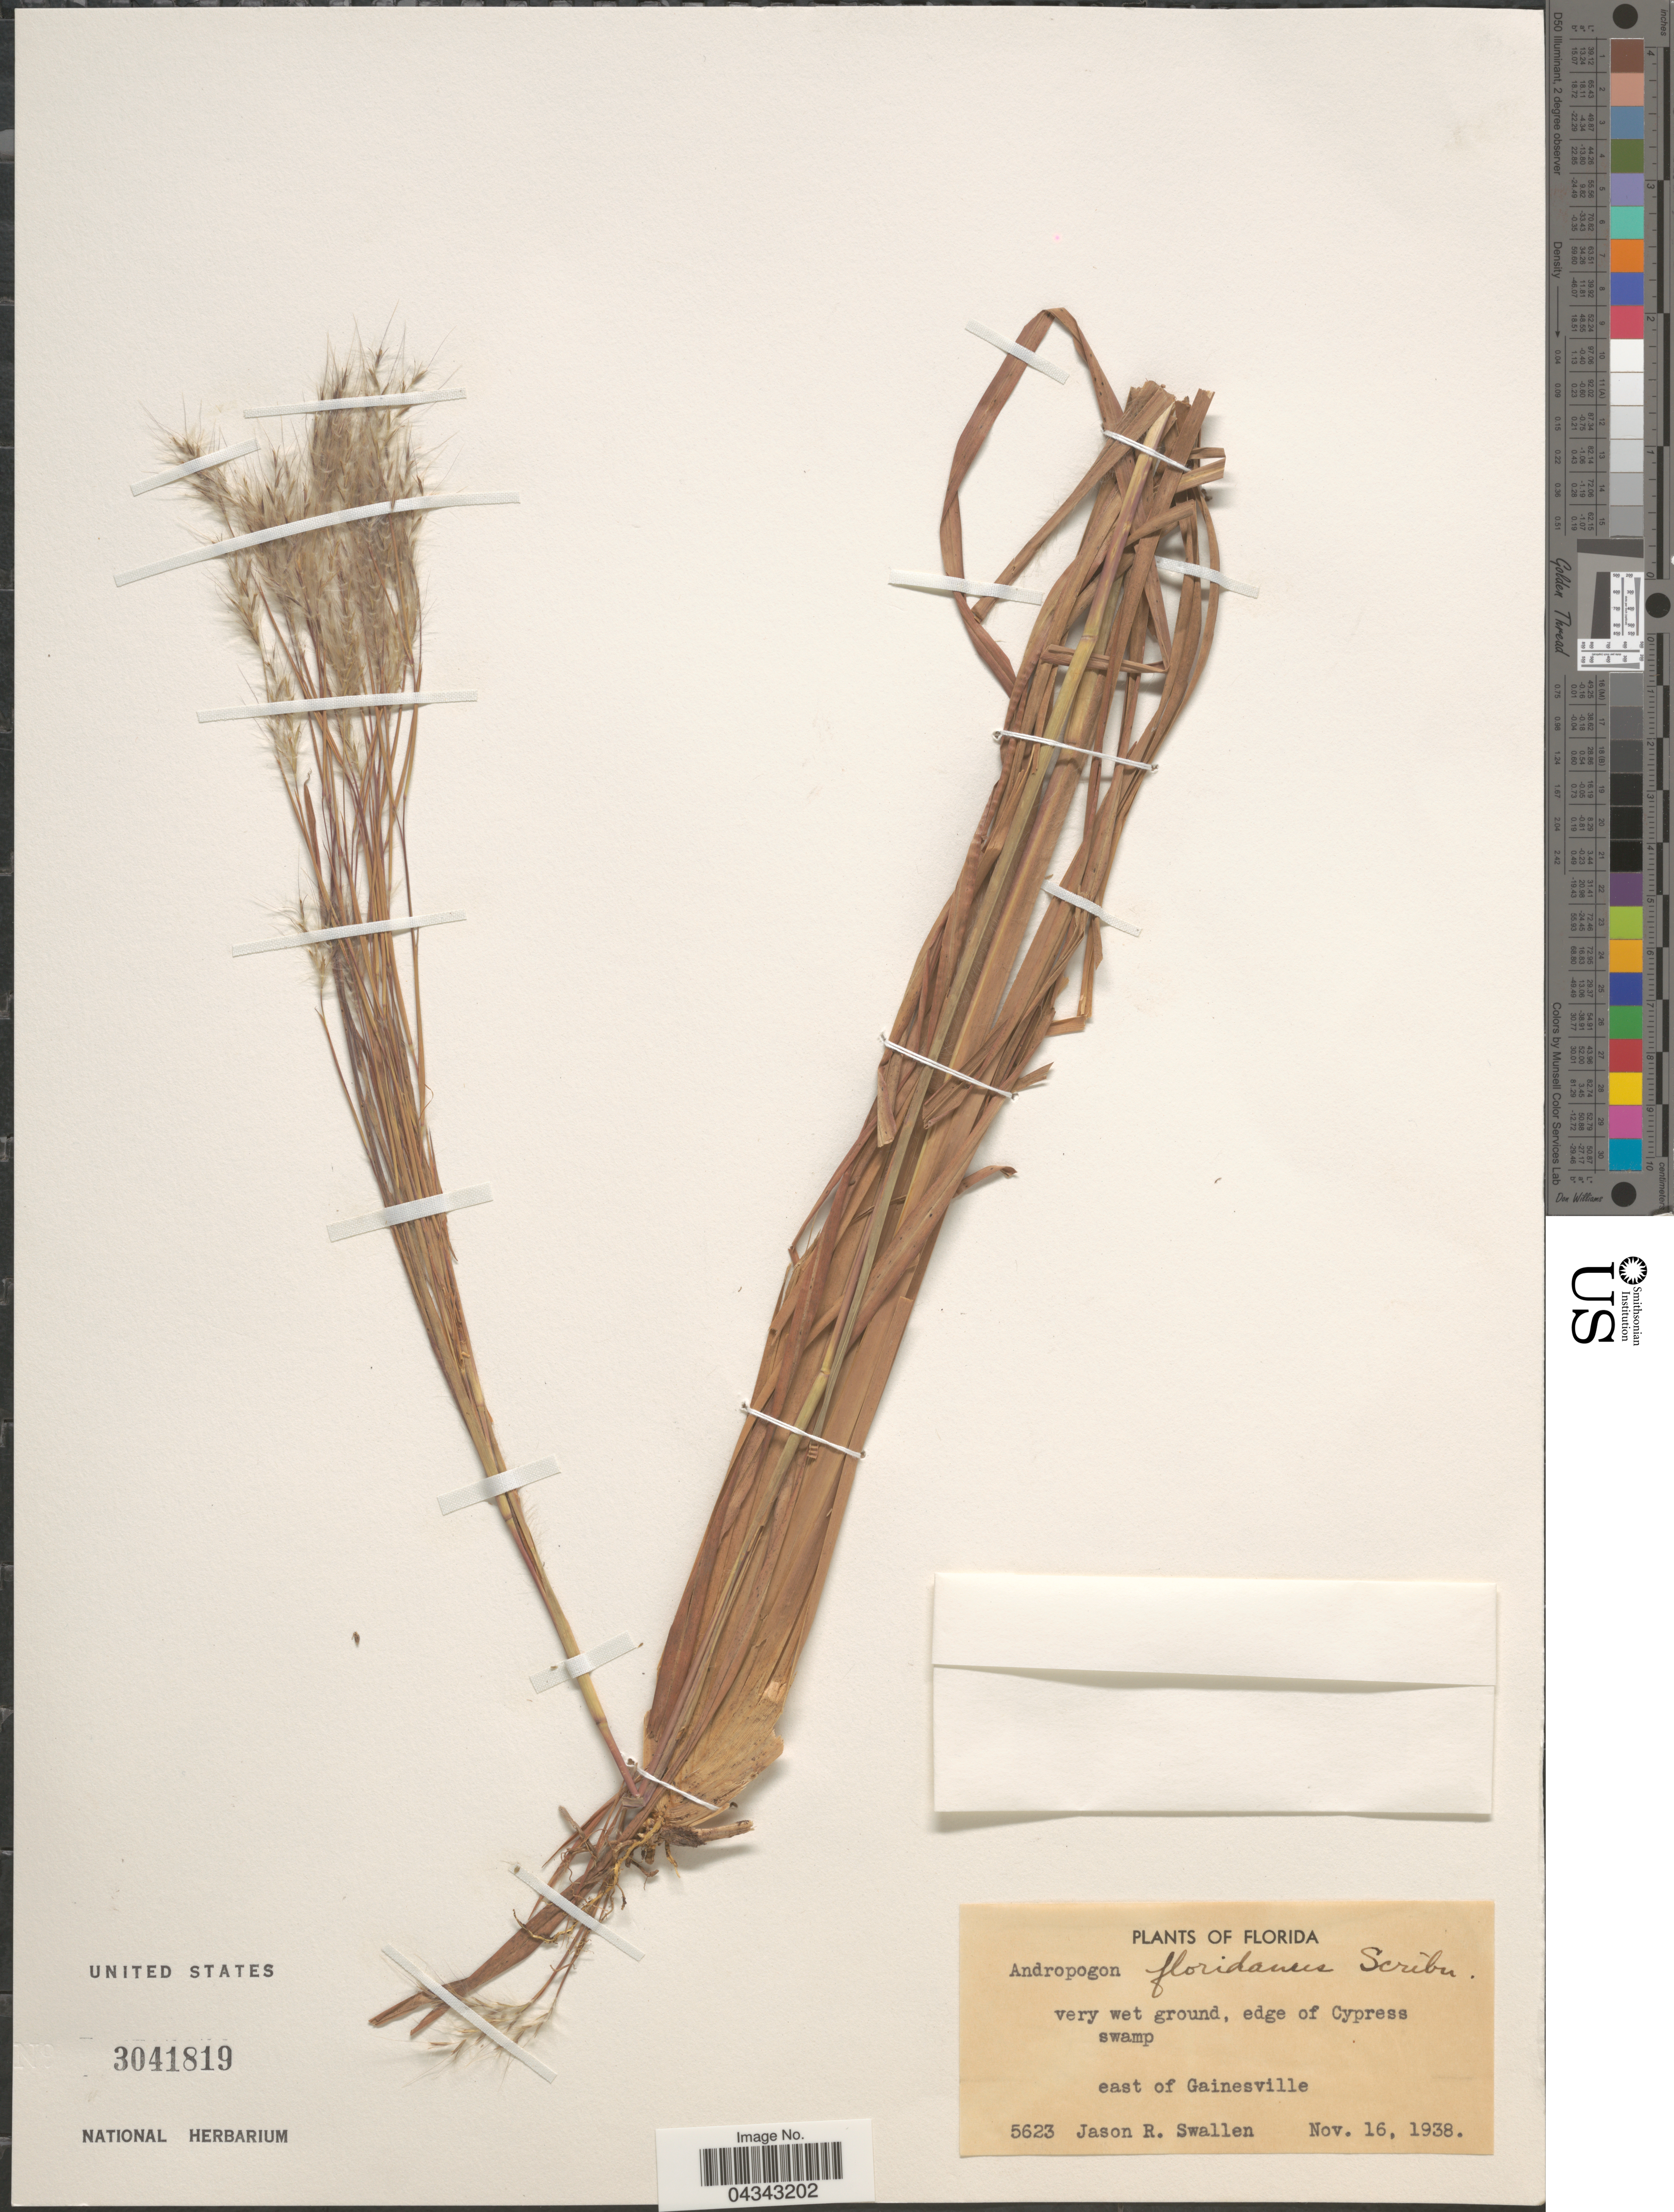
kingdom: Plantae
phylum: Tracheophyta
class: Liliopsida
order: Poales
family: Poaceae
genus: Andropogon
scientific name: Andropogon glomeratus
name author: (Walter) Britton, Stearns & Poggenb.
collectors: J. R. Swallen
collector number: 5623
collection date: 1938-11-16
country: United States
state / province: Florida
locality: Very wet ground, edge of Cypress swamp. East of Gainesville.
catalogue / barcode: US 3041819